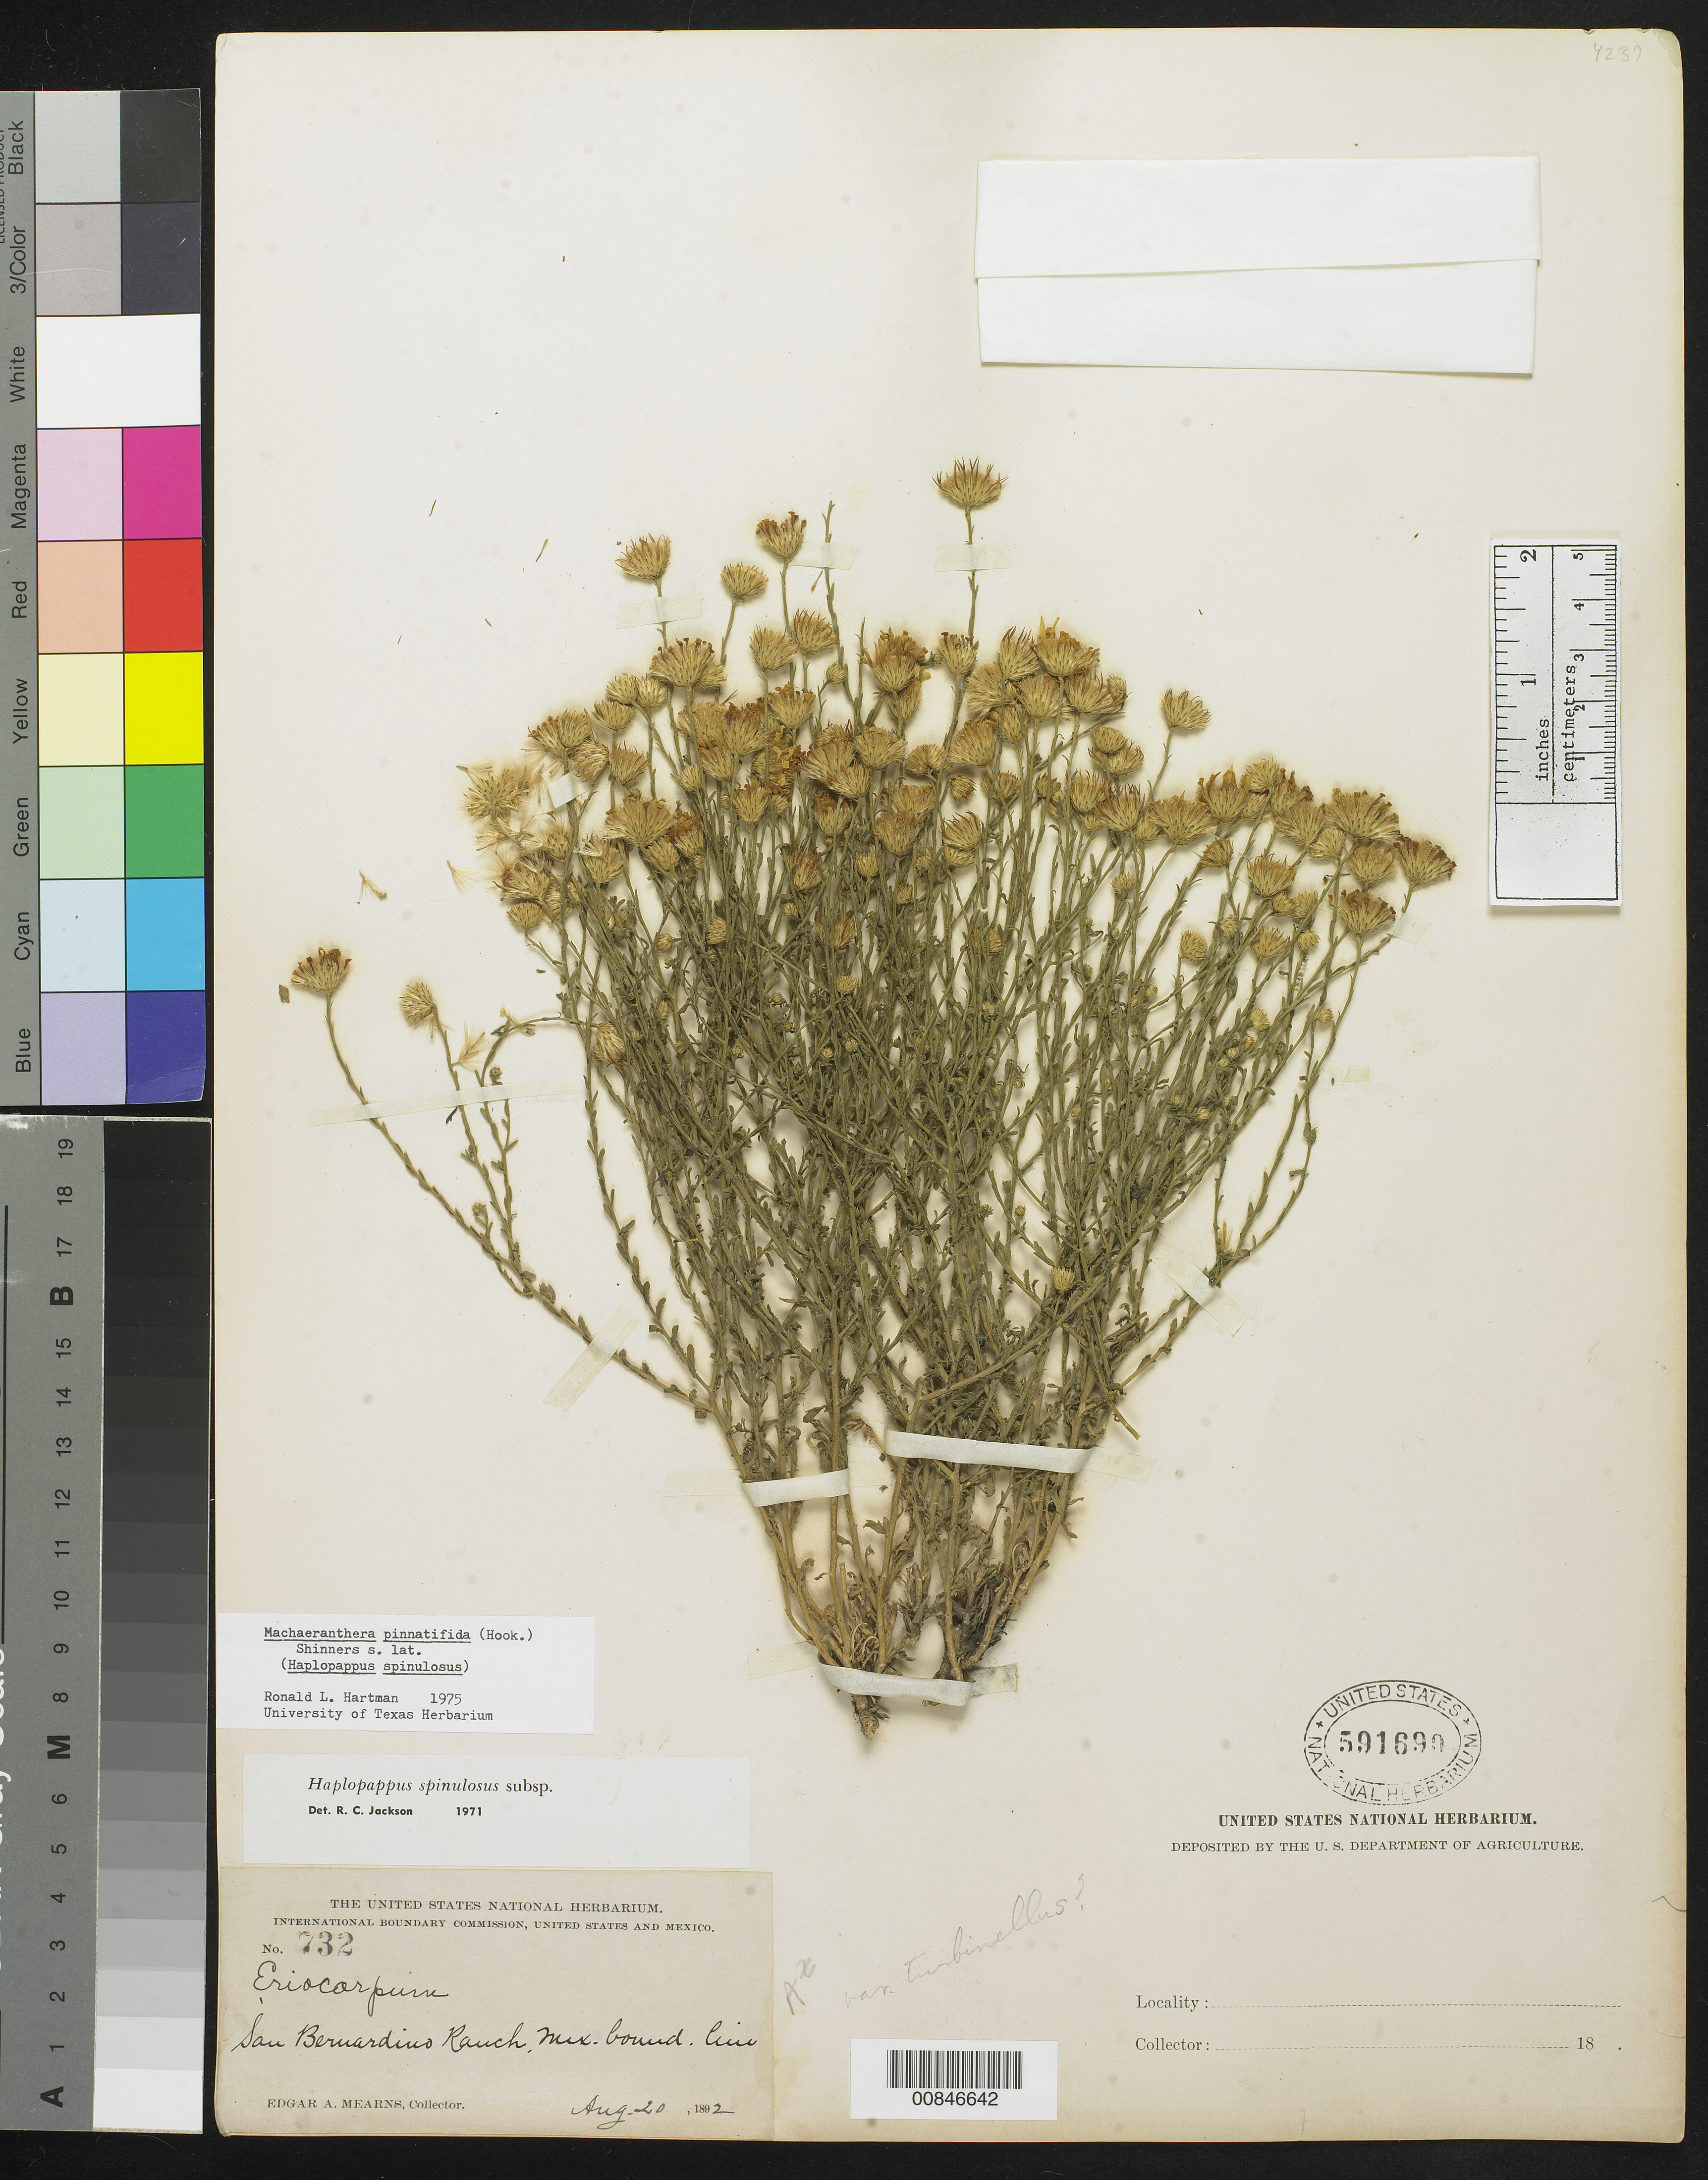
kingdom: Plantae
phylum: Tracheophyta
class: Magnoliopsida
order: Asterales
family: Asteraceae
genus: Machaeranthera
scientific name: Machaeranthera pinnatifida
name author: (Hook.) Shinners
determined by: Hartman, R. L.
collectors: E. A. Mearns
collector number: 732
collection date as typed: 20 Aug 1892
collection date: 1892-08-20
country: United States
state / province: Arizona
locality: San Bernardino Ranch, Mexican Boundary Line.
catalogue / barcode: US 591690